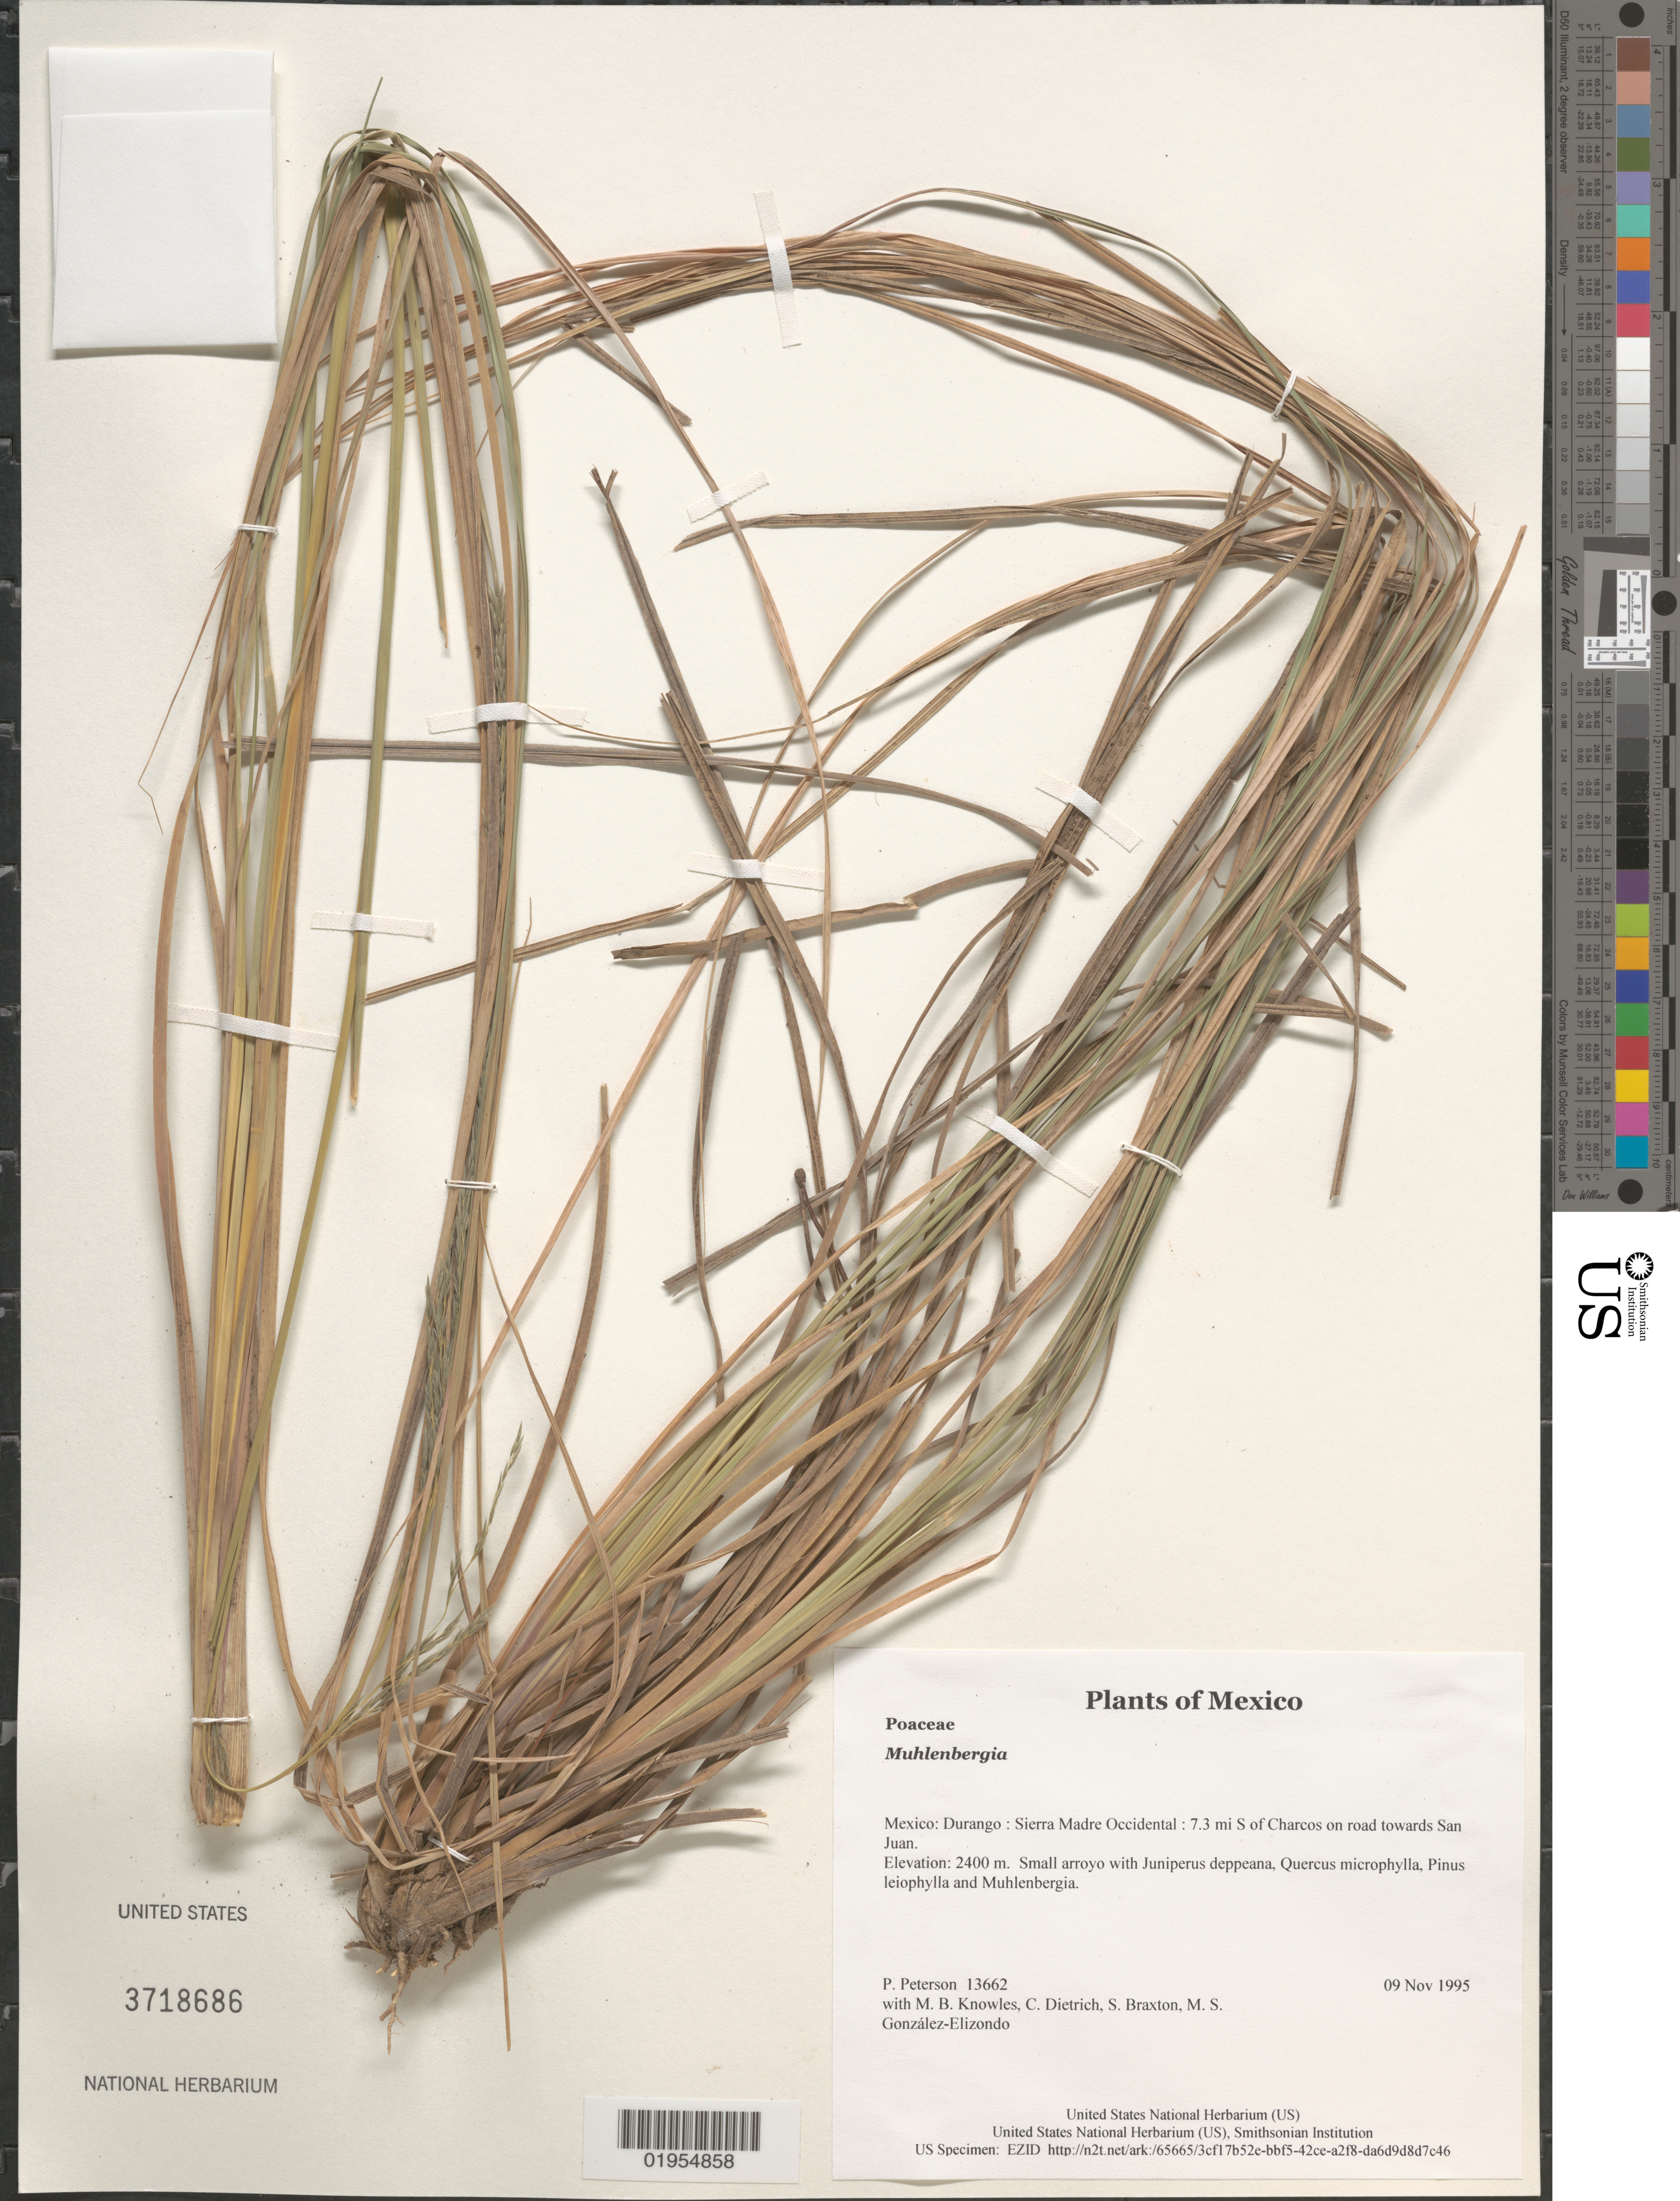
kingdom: Plantae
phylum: Tracheophyta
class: Liliopsida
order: Poales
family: Poaceae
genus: Muhlenbergia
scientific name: Muhlenbergia sp.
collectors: P. M. Peterson, M. B. Knowles, C. Dietrich, S. Braxton & M. S. González-Elizondo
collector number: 13662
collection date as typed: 09 Nov 1995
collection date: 1995-11-09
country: Mexico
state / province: Durango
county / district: Sierra Madre Occidental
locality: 7.3 mi S of Charcos on road towards San Juan.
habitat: Small arroyo with Juniperus deppeana, Quercus microphylla, Pinus leiophylla and Muhlenbergia.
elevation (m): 2400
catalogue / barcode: US 3718686